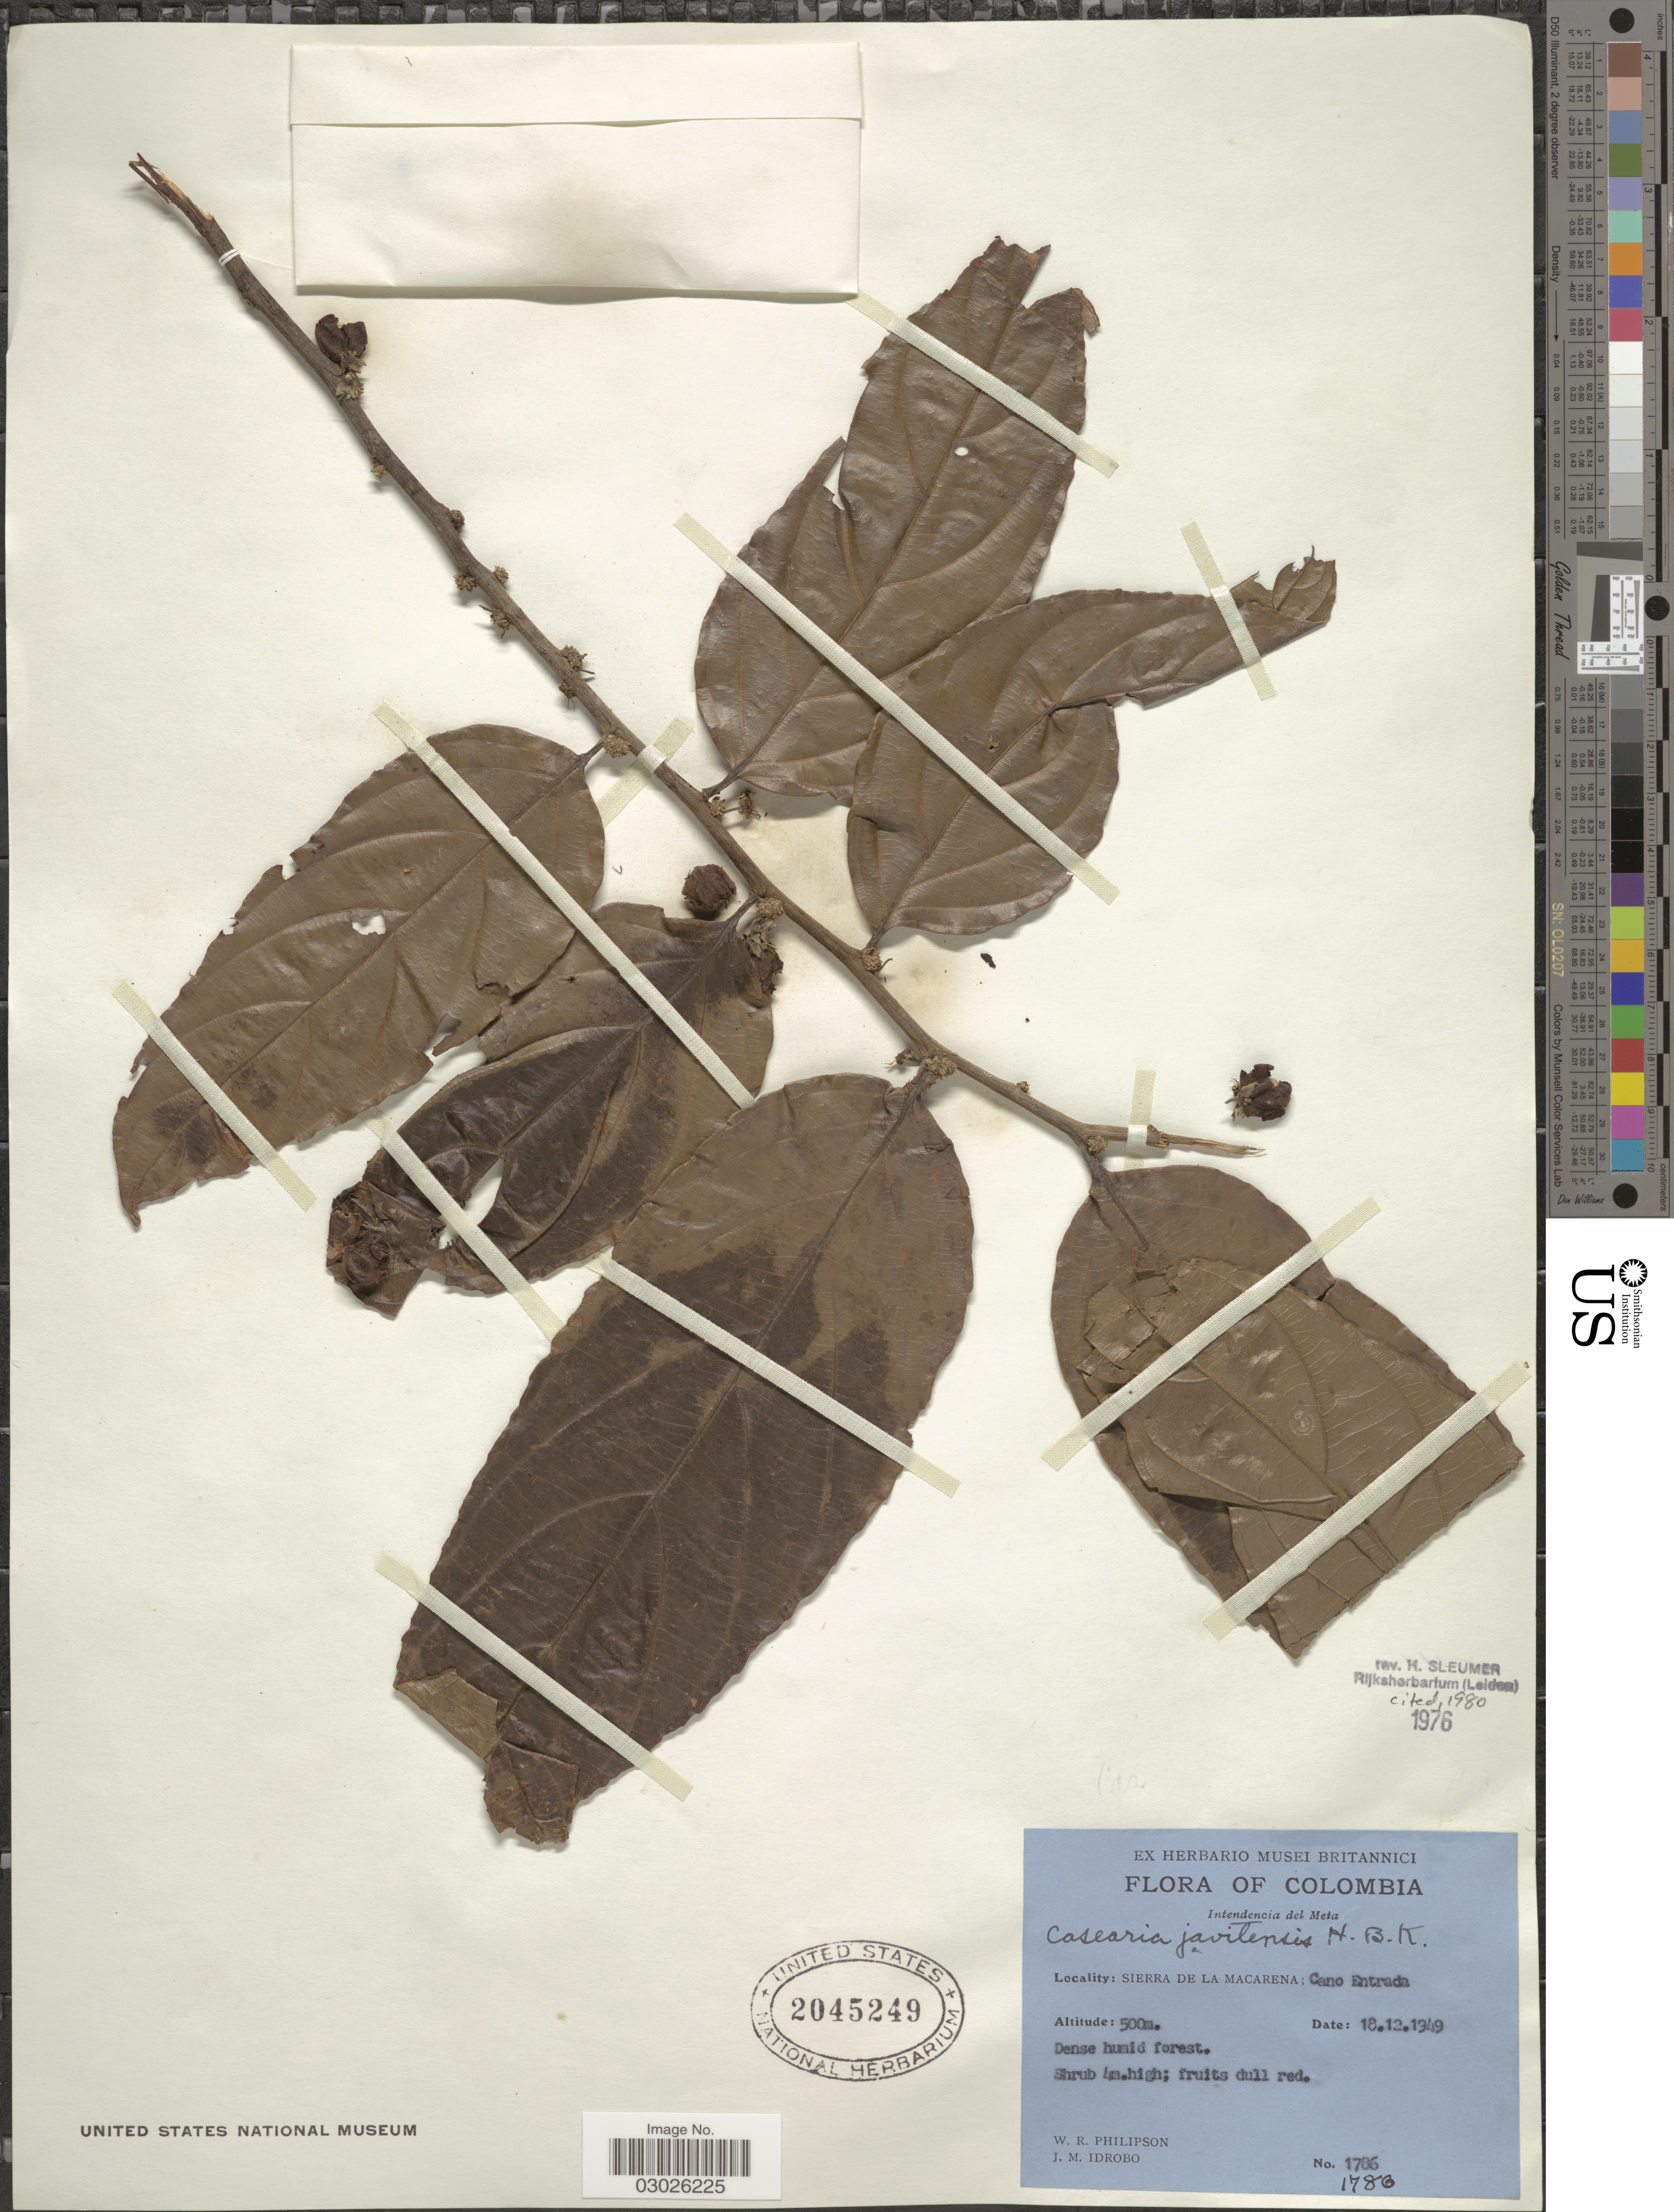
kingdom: Plantae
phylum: Tracheophyta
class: Magnoliopsida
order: Malpighiales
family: Salicaceae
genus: Piparea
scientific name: Piparea multiflora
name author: C.F. Gaertn.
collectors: W. R. Philipson & J. M. Idrobo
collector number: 1786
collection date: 1949-12-18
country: Colombia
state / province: Meta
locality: Intendencia del Meta, Sierra De La Macarena: Cano Entrada.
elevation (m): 500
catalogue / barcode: US 2045249